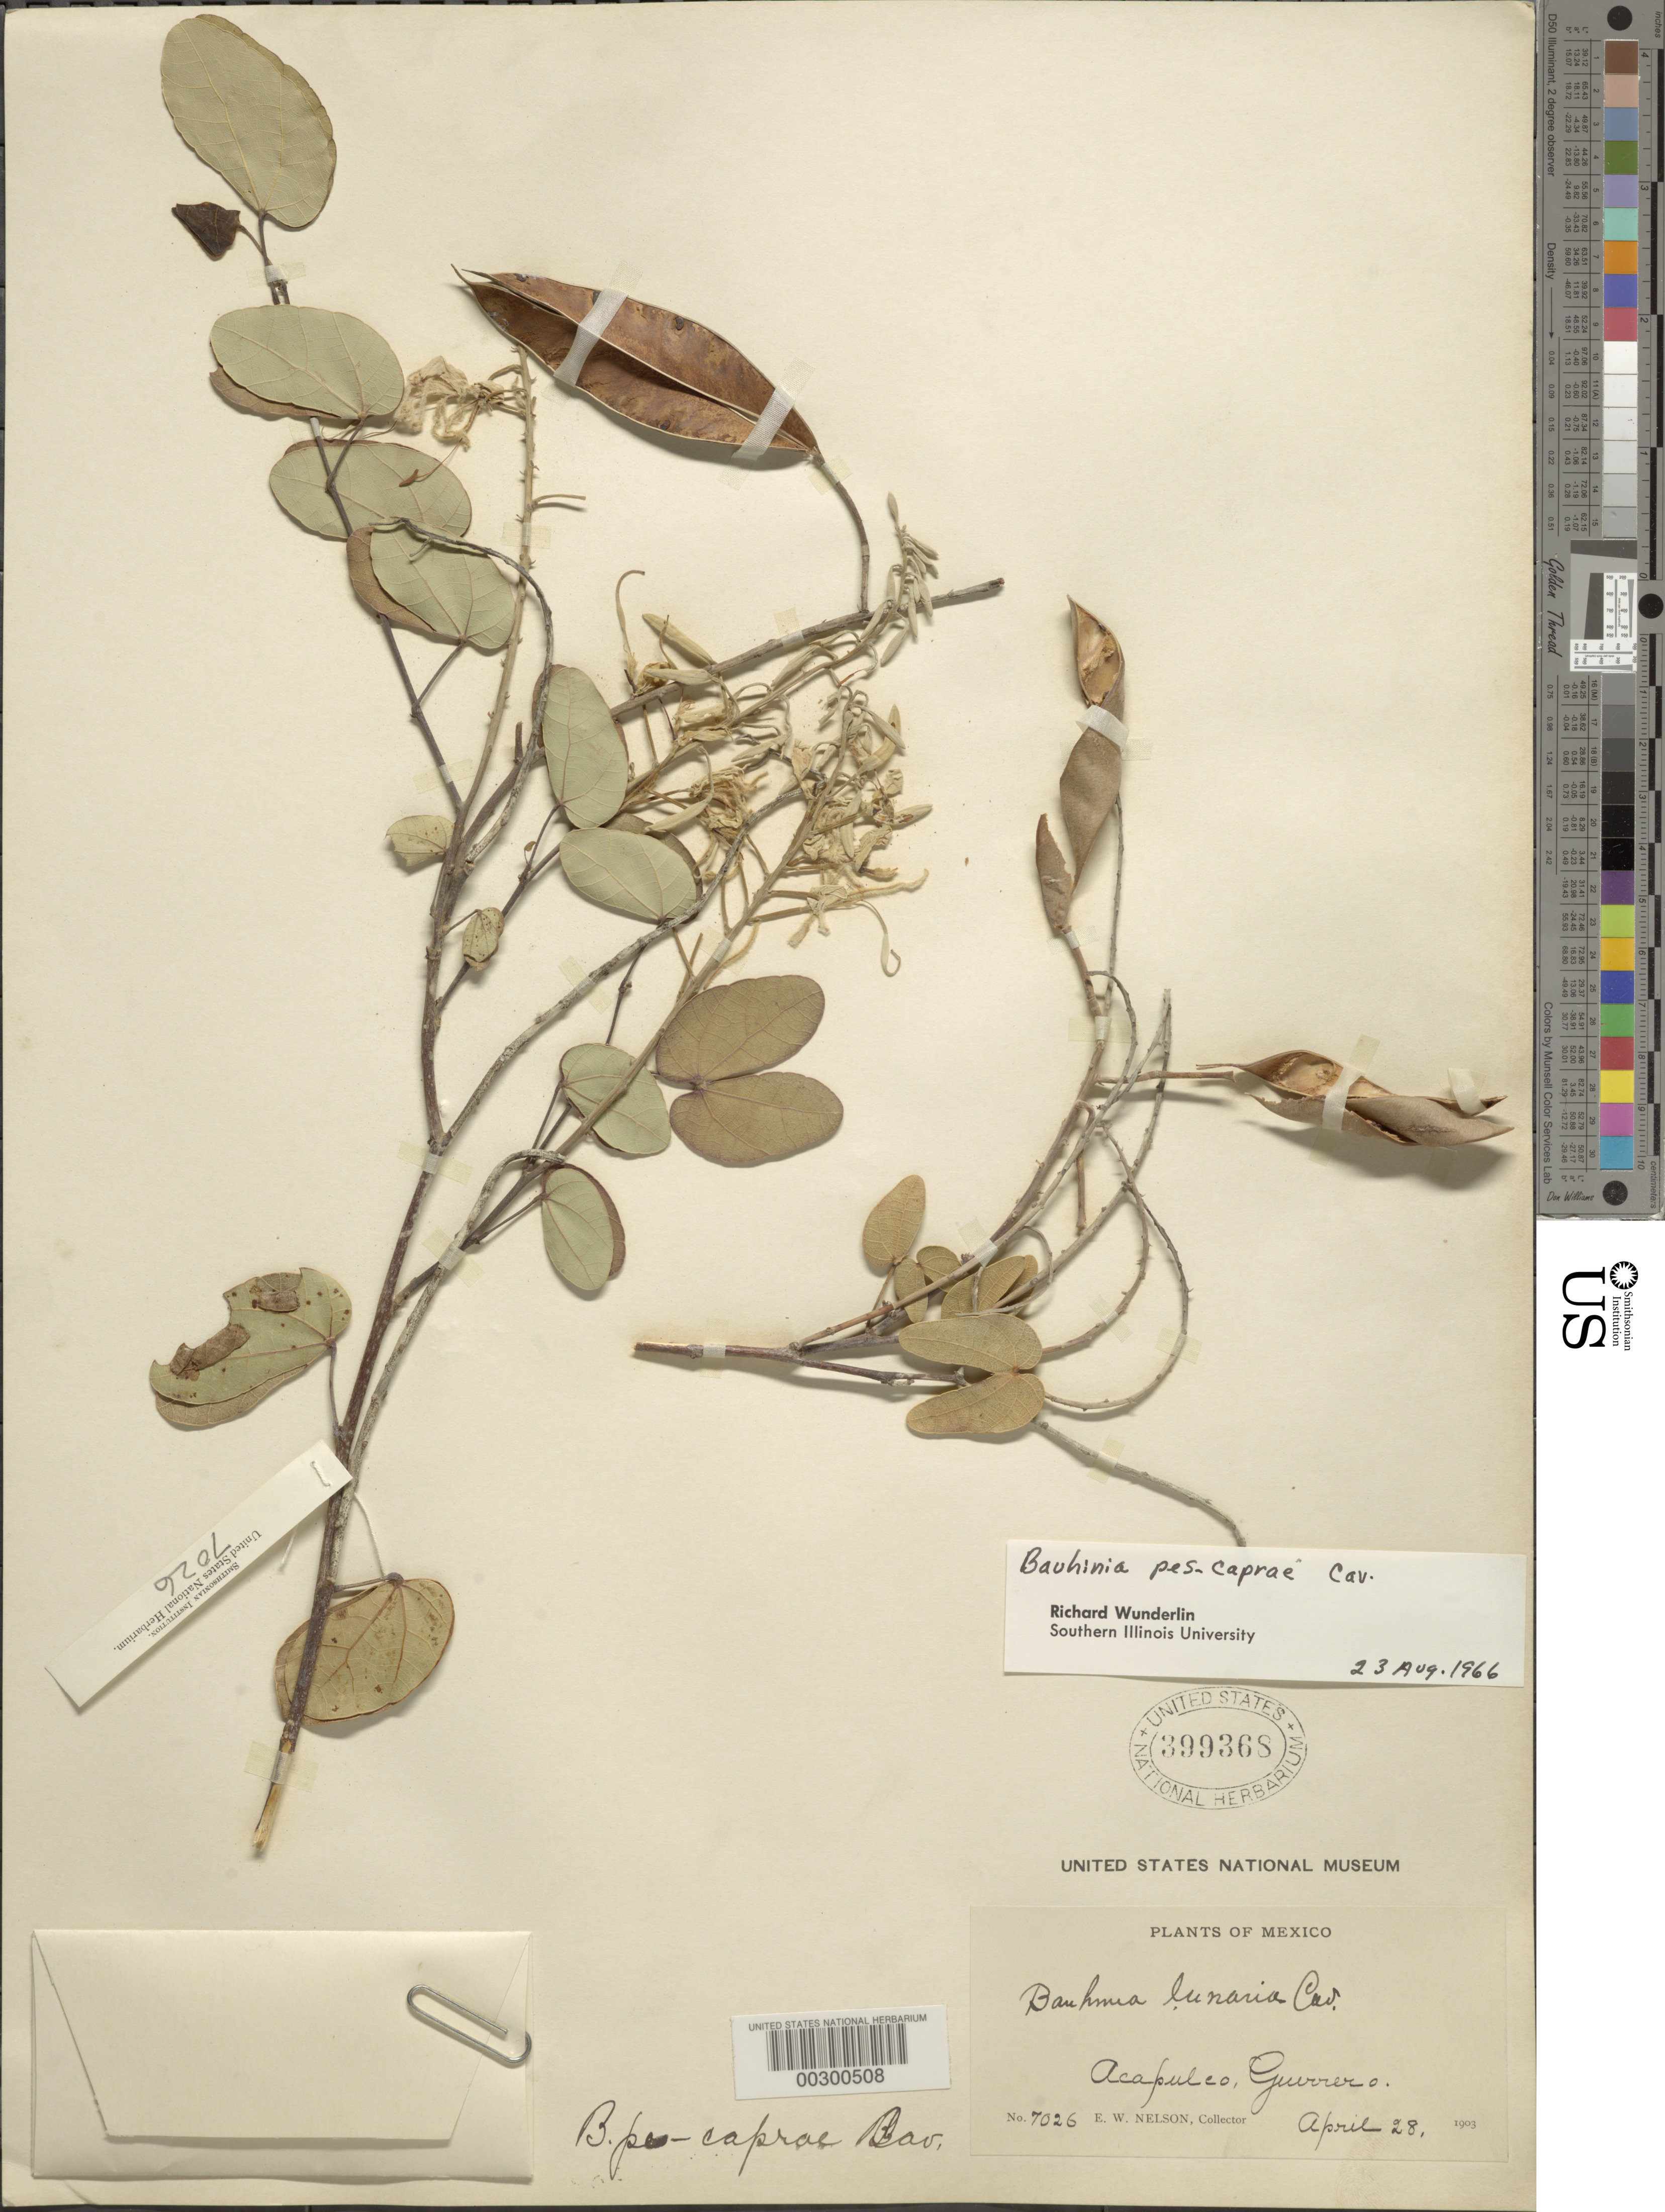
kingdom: Plantae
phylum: Tracheophyta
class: Magnoliopsida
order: Fabales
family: Fabaceae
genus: Bauhinia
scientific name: Bauhinia pes-caprae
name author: Cav.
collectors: E. W. Nelson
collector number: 7026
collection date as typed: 28 Apr 1903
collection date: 1903-04-28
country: Mexico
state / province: Guerrero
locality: Acapulco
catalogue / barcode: US 399368